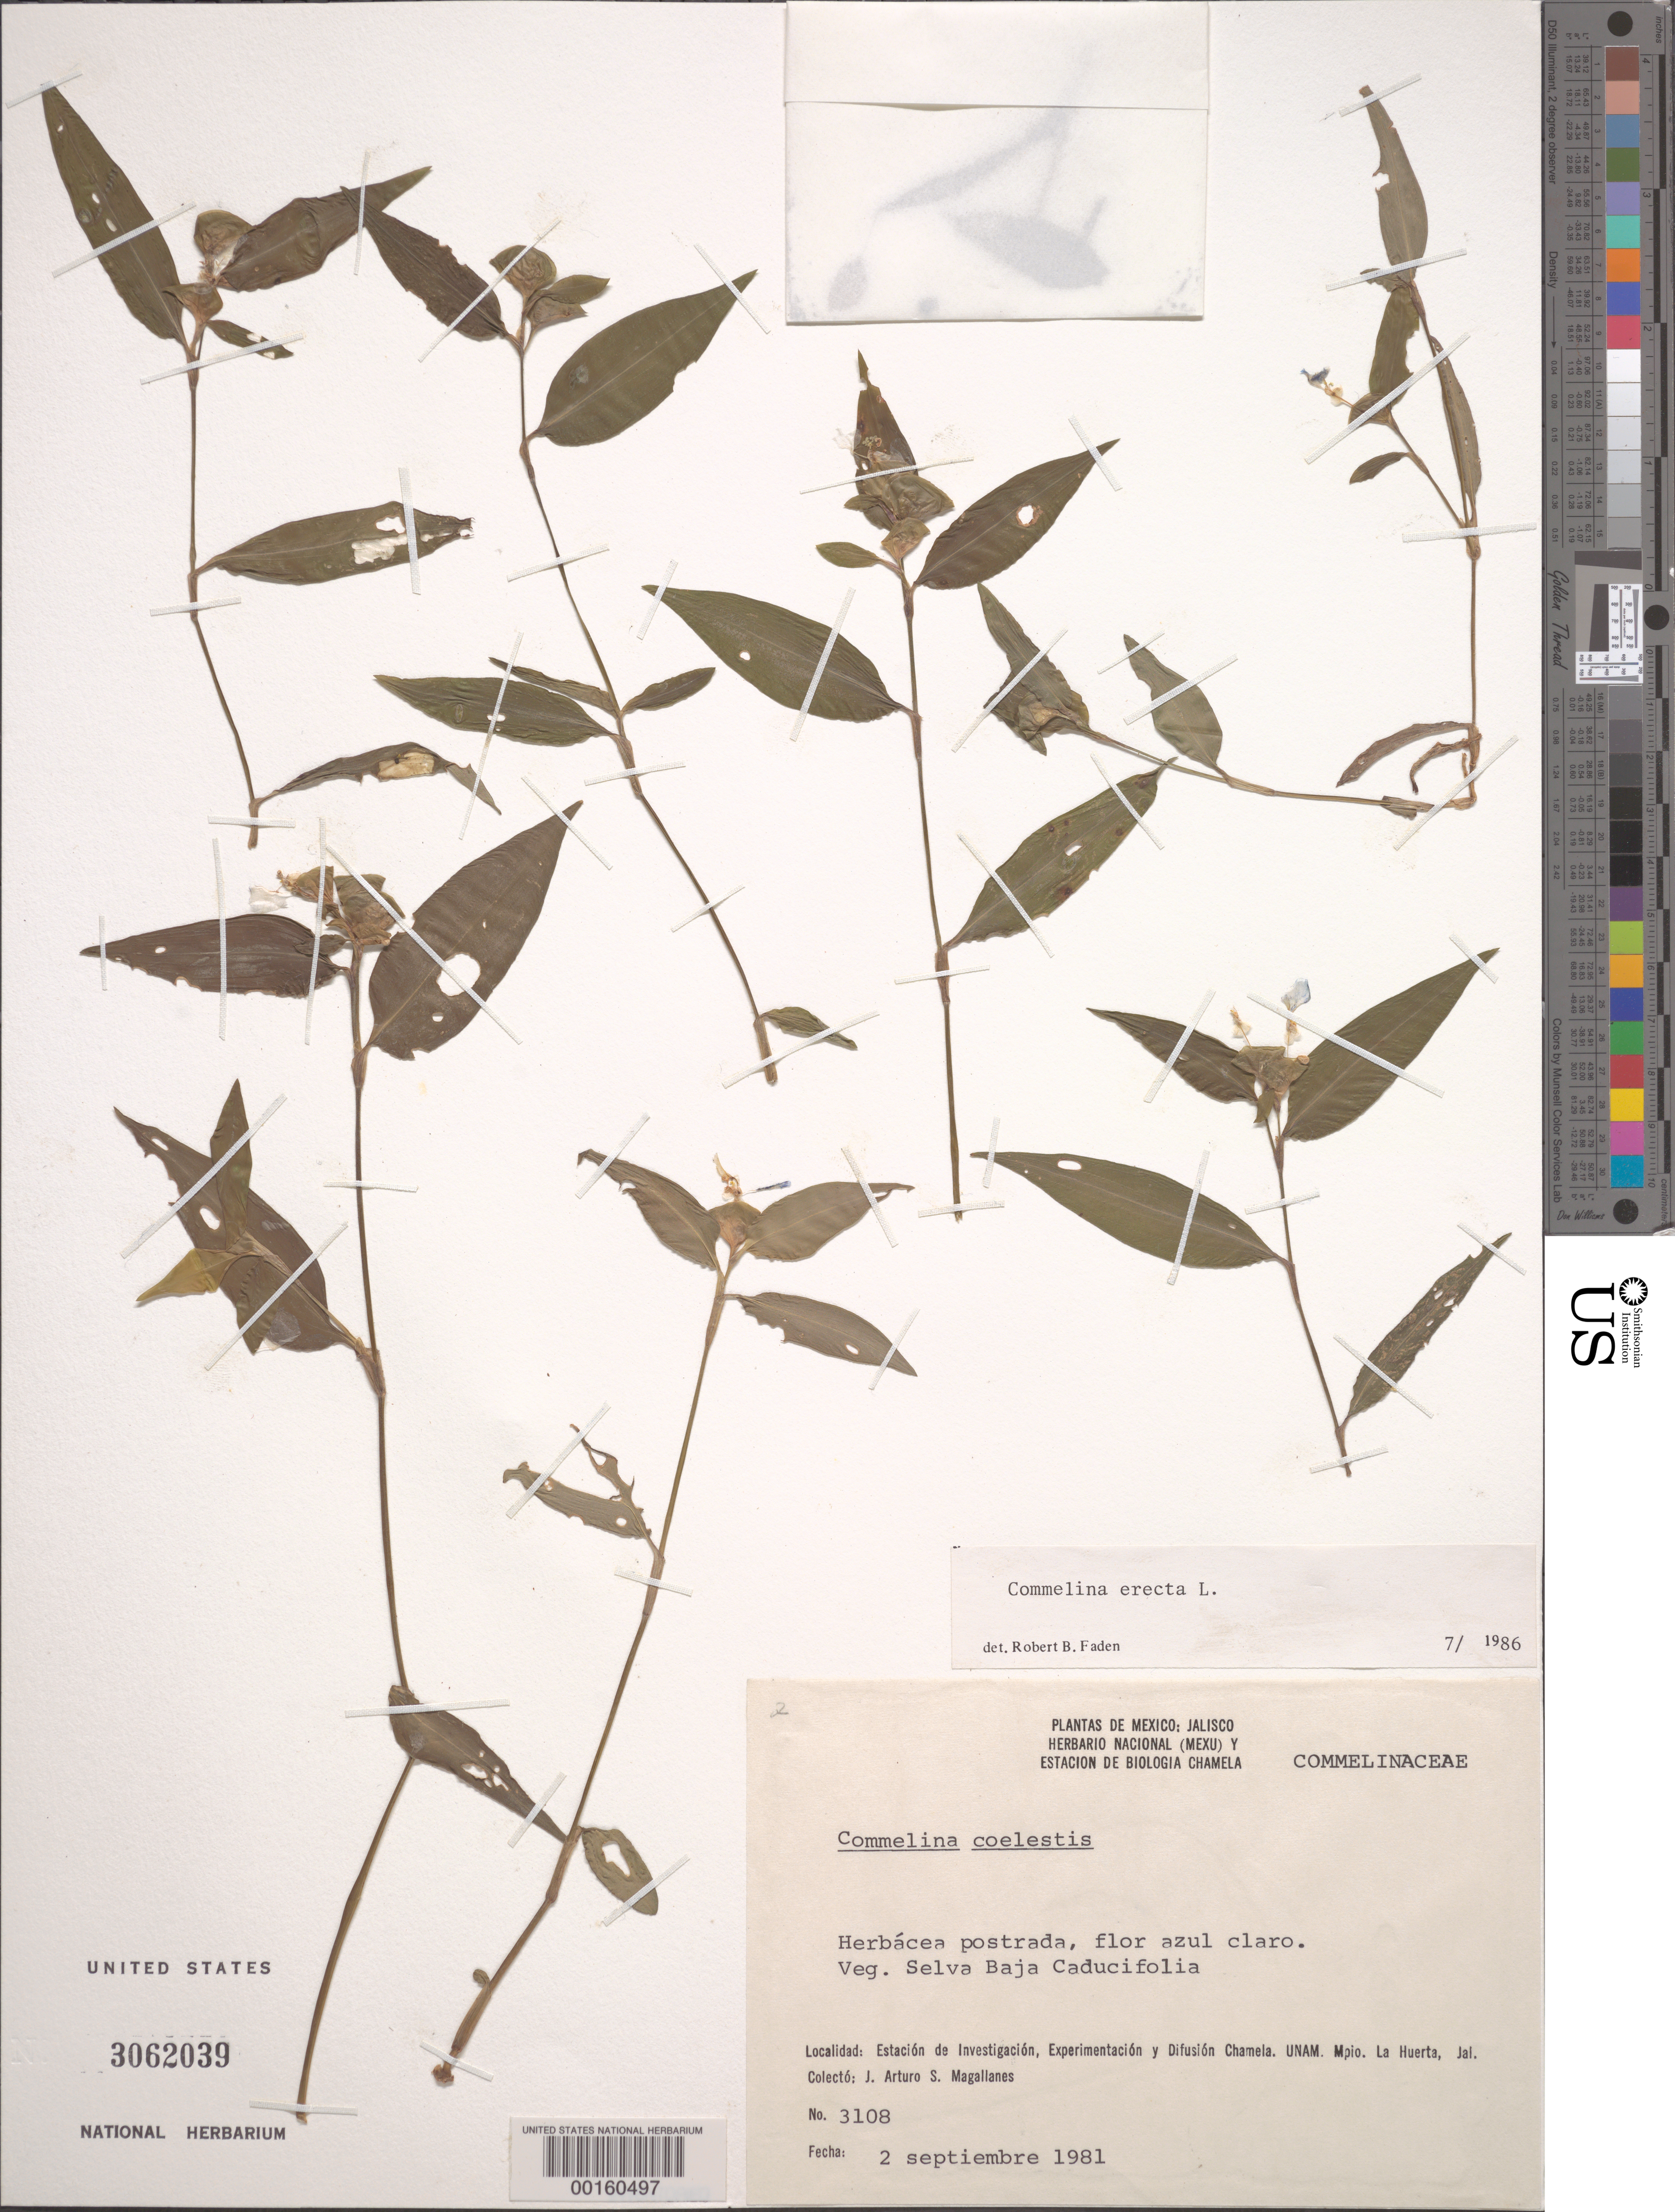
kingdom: Plantae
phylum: Tracheophyta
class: Liliopsida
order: Commelinales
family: Commelinaceae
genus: Commelina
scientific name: Commelina erecta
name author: L.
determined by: Faden, Robert B., (US), Smithsonian Institution - National Museum of Natural History (UNITED STATES)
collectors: J. Magallanes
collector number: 3108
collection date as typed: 02 Sep 1981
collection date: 1981-09-02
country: Mexico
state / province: Jalisco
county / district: Huerta, La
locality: Experimental station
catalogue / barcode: US 3062039